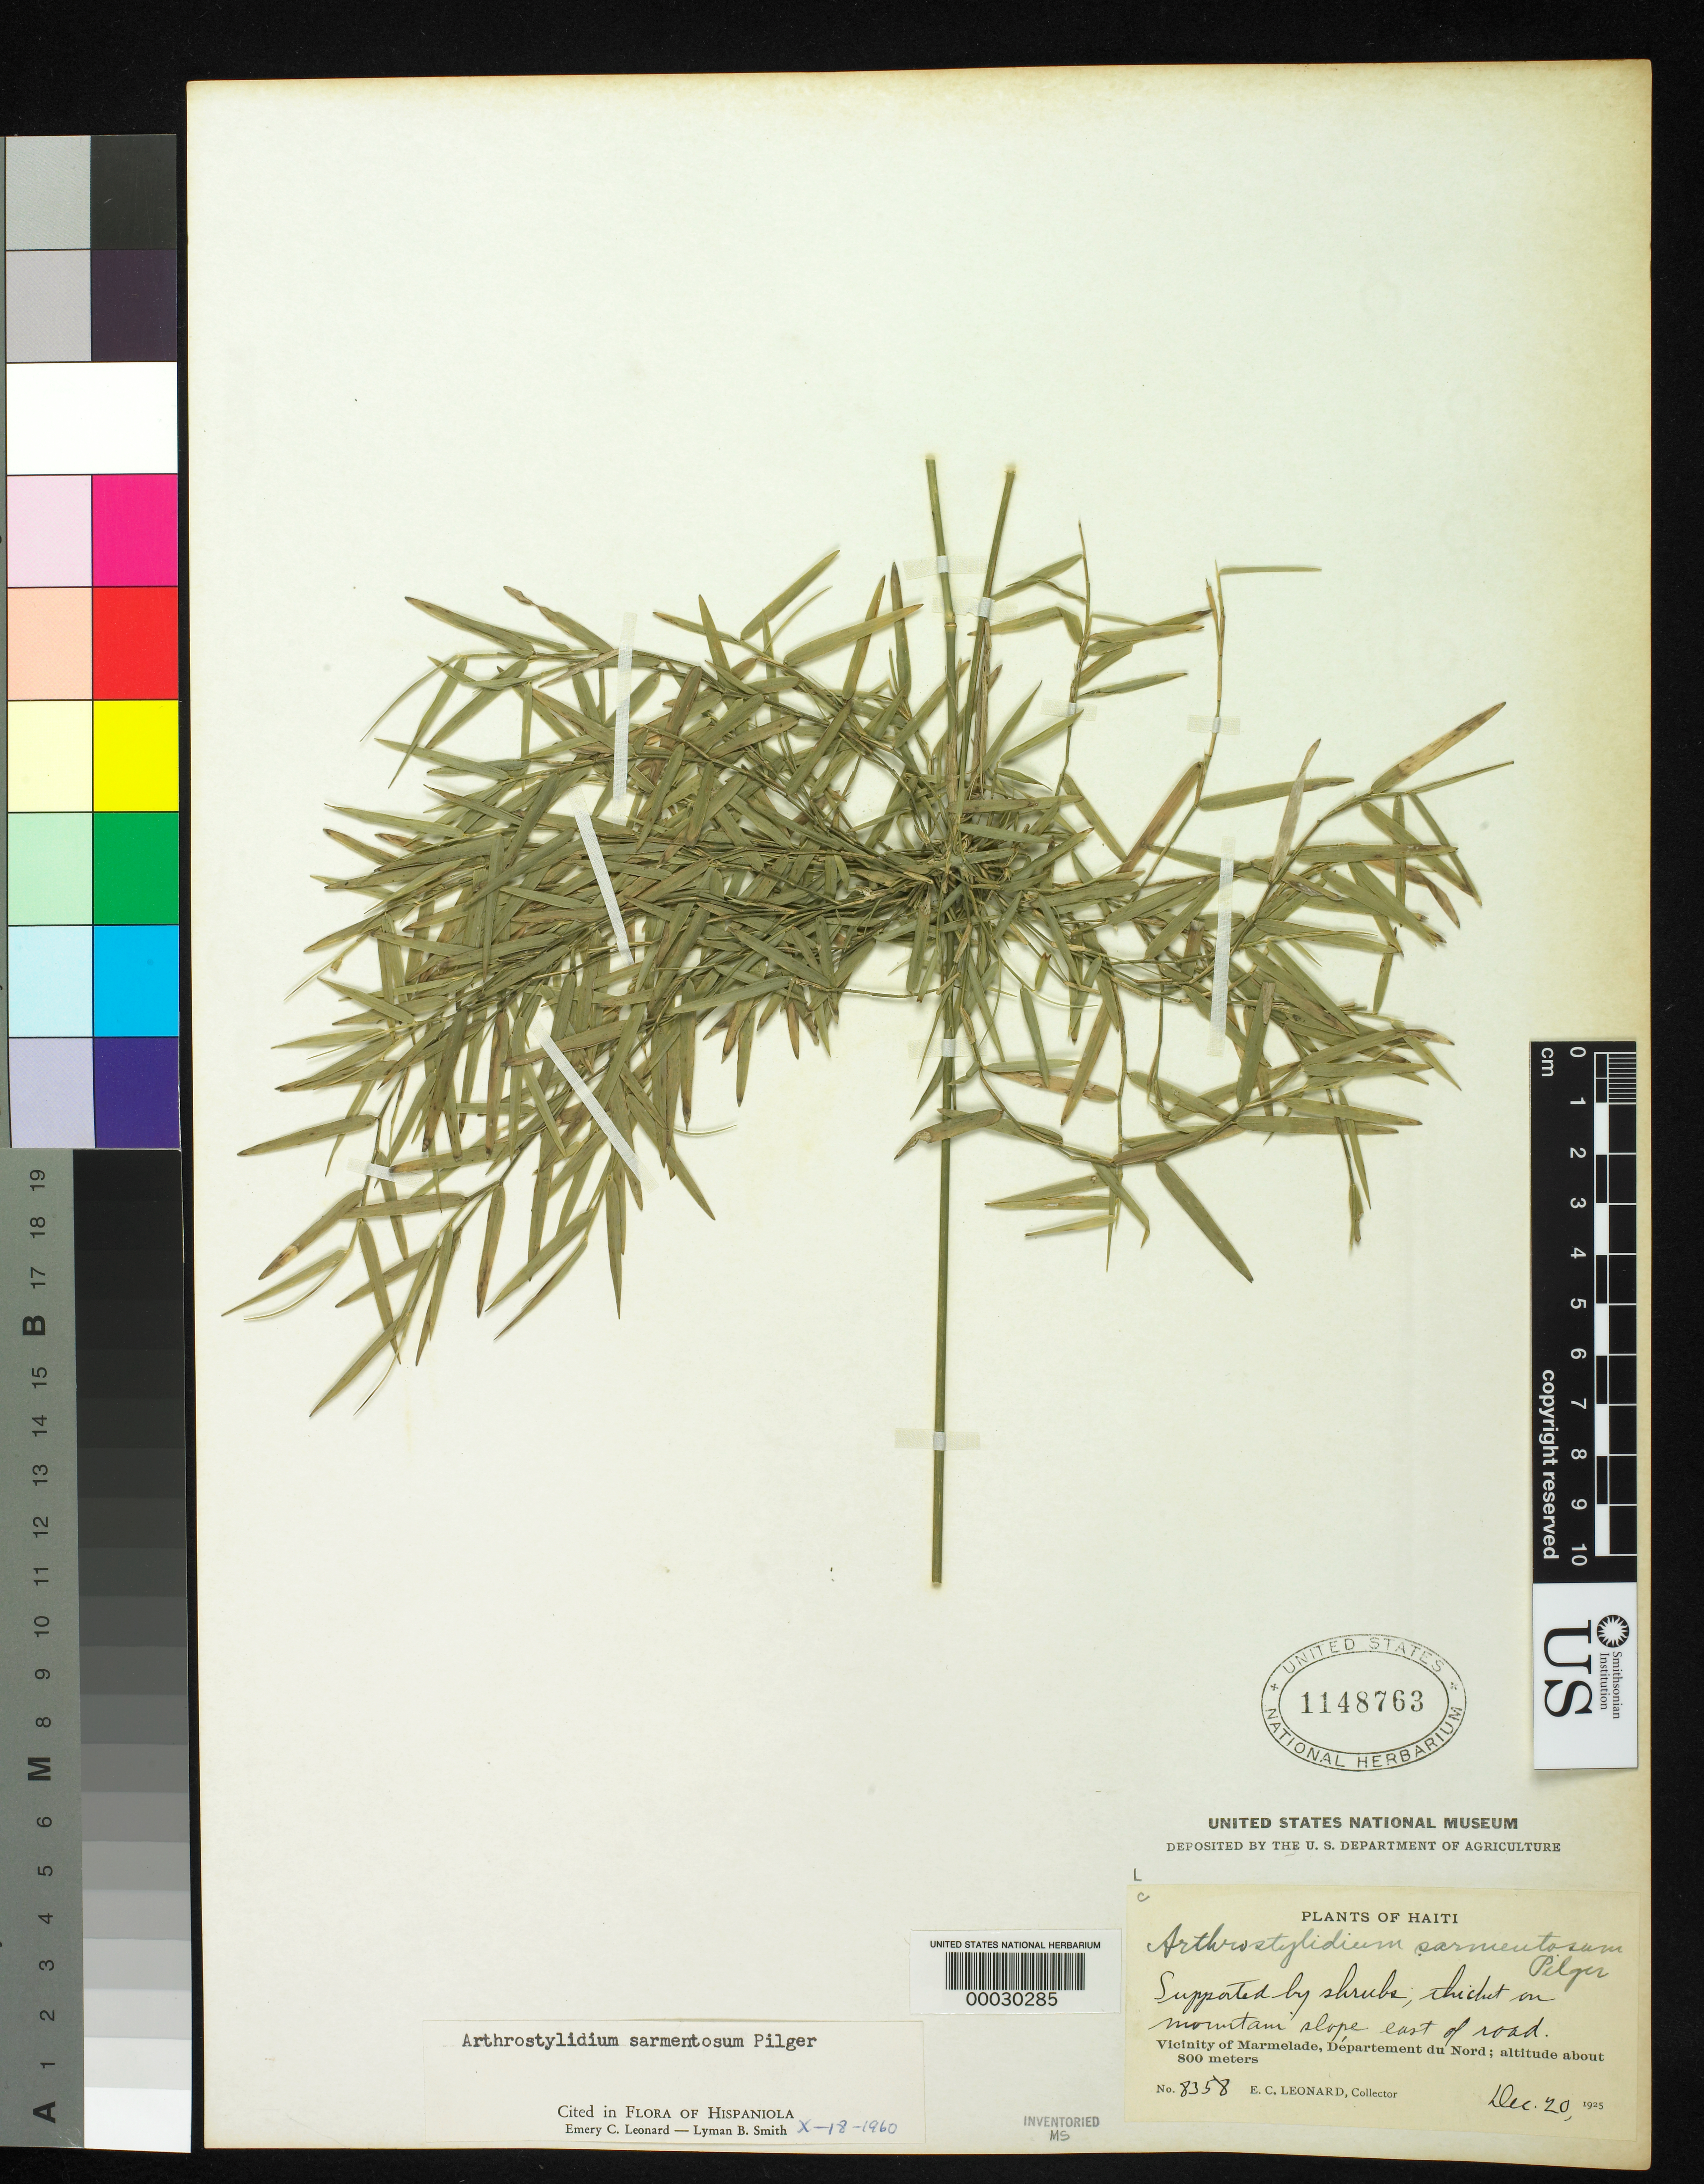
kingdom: Plantae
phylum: Tracheophyta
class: Liliopsida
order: Poales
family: Poaceae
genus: Arthrostylidium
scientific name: Arthrostylidium sarmentosum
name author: Pilg. in Urb.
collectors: E. C. Leonard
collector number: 8358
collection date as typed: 20 Dec 1925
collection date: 1925-12-20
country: Haiti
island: Hispaniola Island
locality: Marmelade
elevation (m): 800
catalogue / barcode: US 1148763